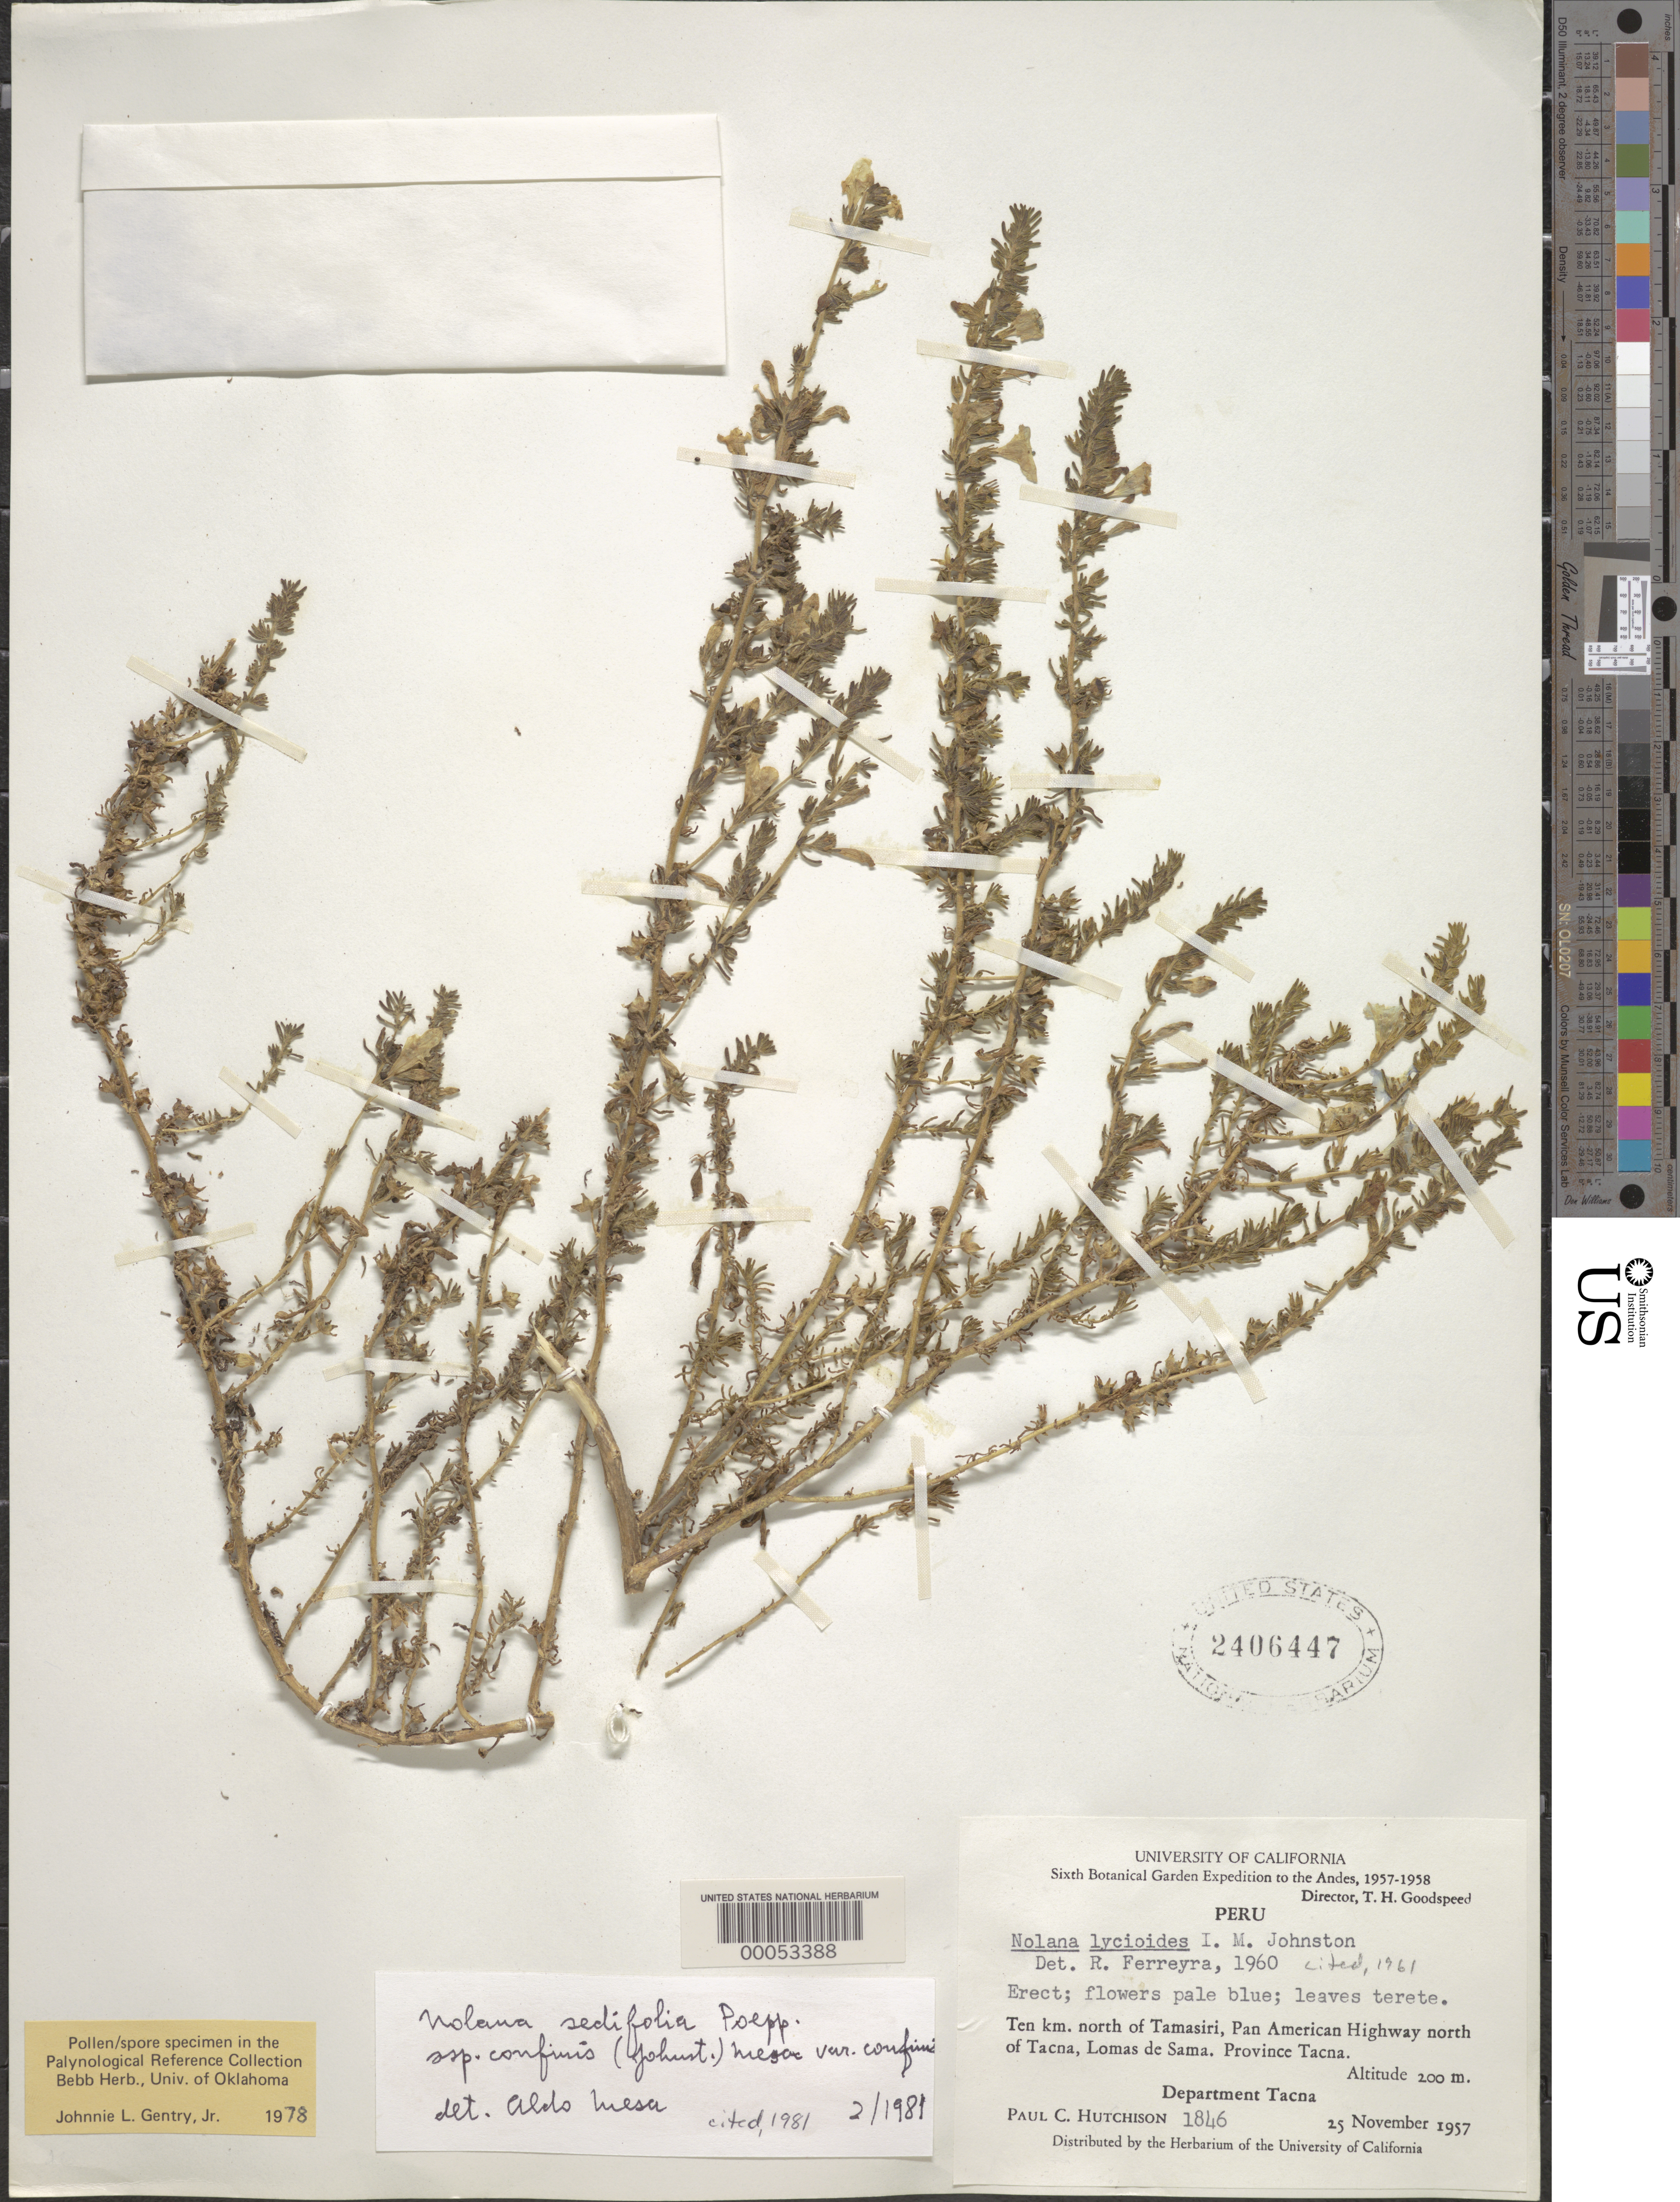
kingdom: Plantae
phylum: Tracheophyta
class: Magnoliopsida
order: Solanales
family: Solanaceae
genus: Nolana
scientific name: Nolana sedifolia subsp. confinis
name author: (I.M. Johnst.) Mesa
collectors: P. C. Hutchison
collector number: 1846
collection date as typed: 25 Nov 1957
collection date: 1957-11-25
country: Peru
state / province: Tacna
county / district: Tacna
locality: Ten km. n of tamasiri, pan american highway n of tacna, lomas de sama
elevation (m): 200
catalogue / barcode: US 2406447